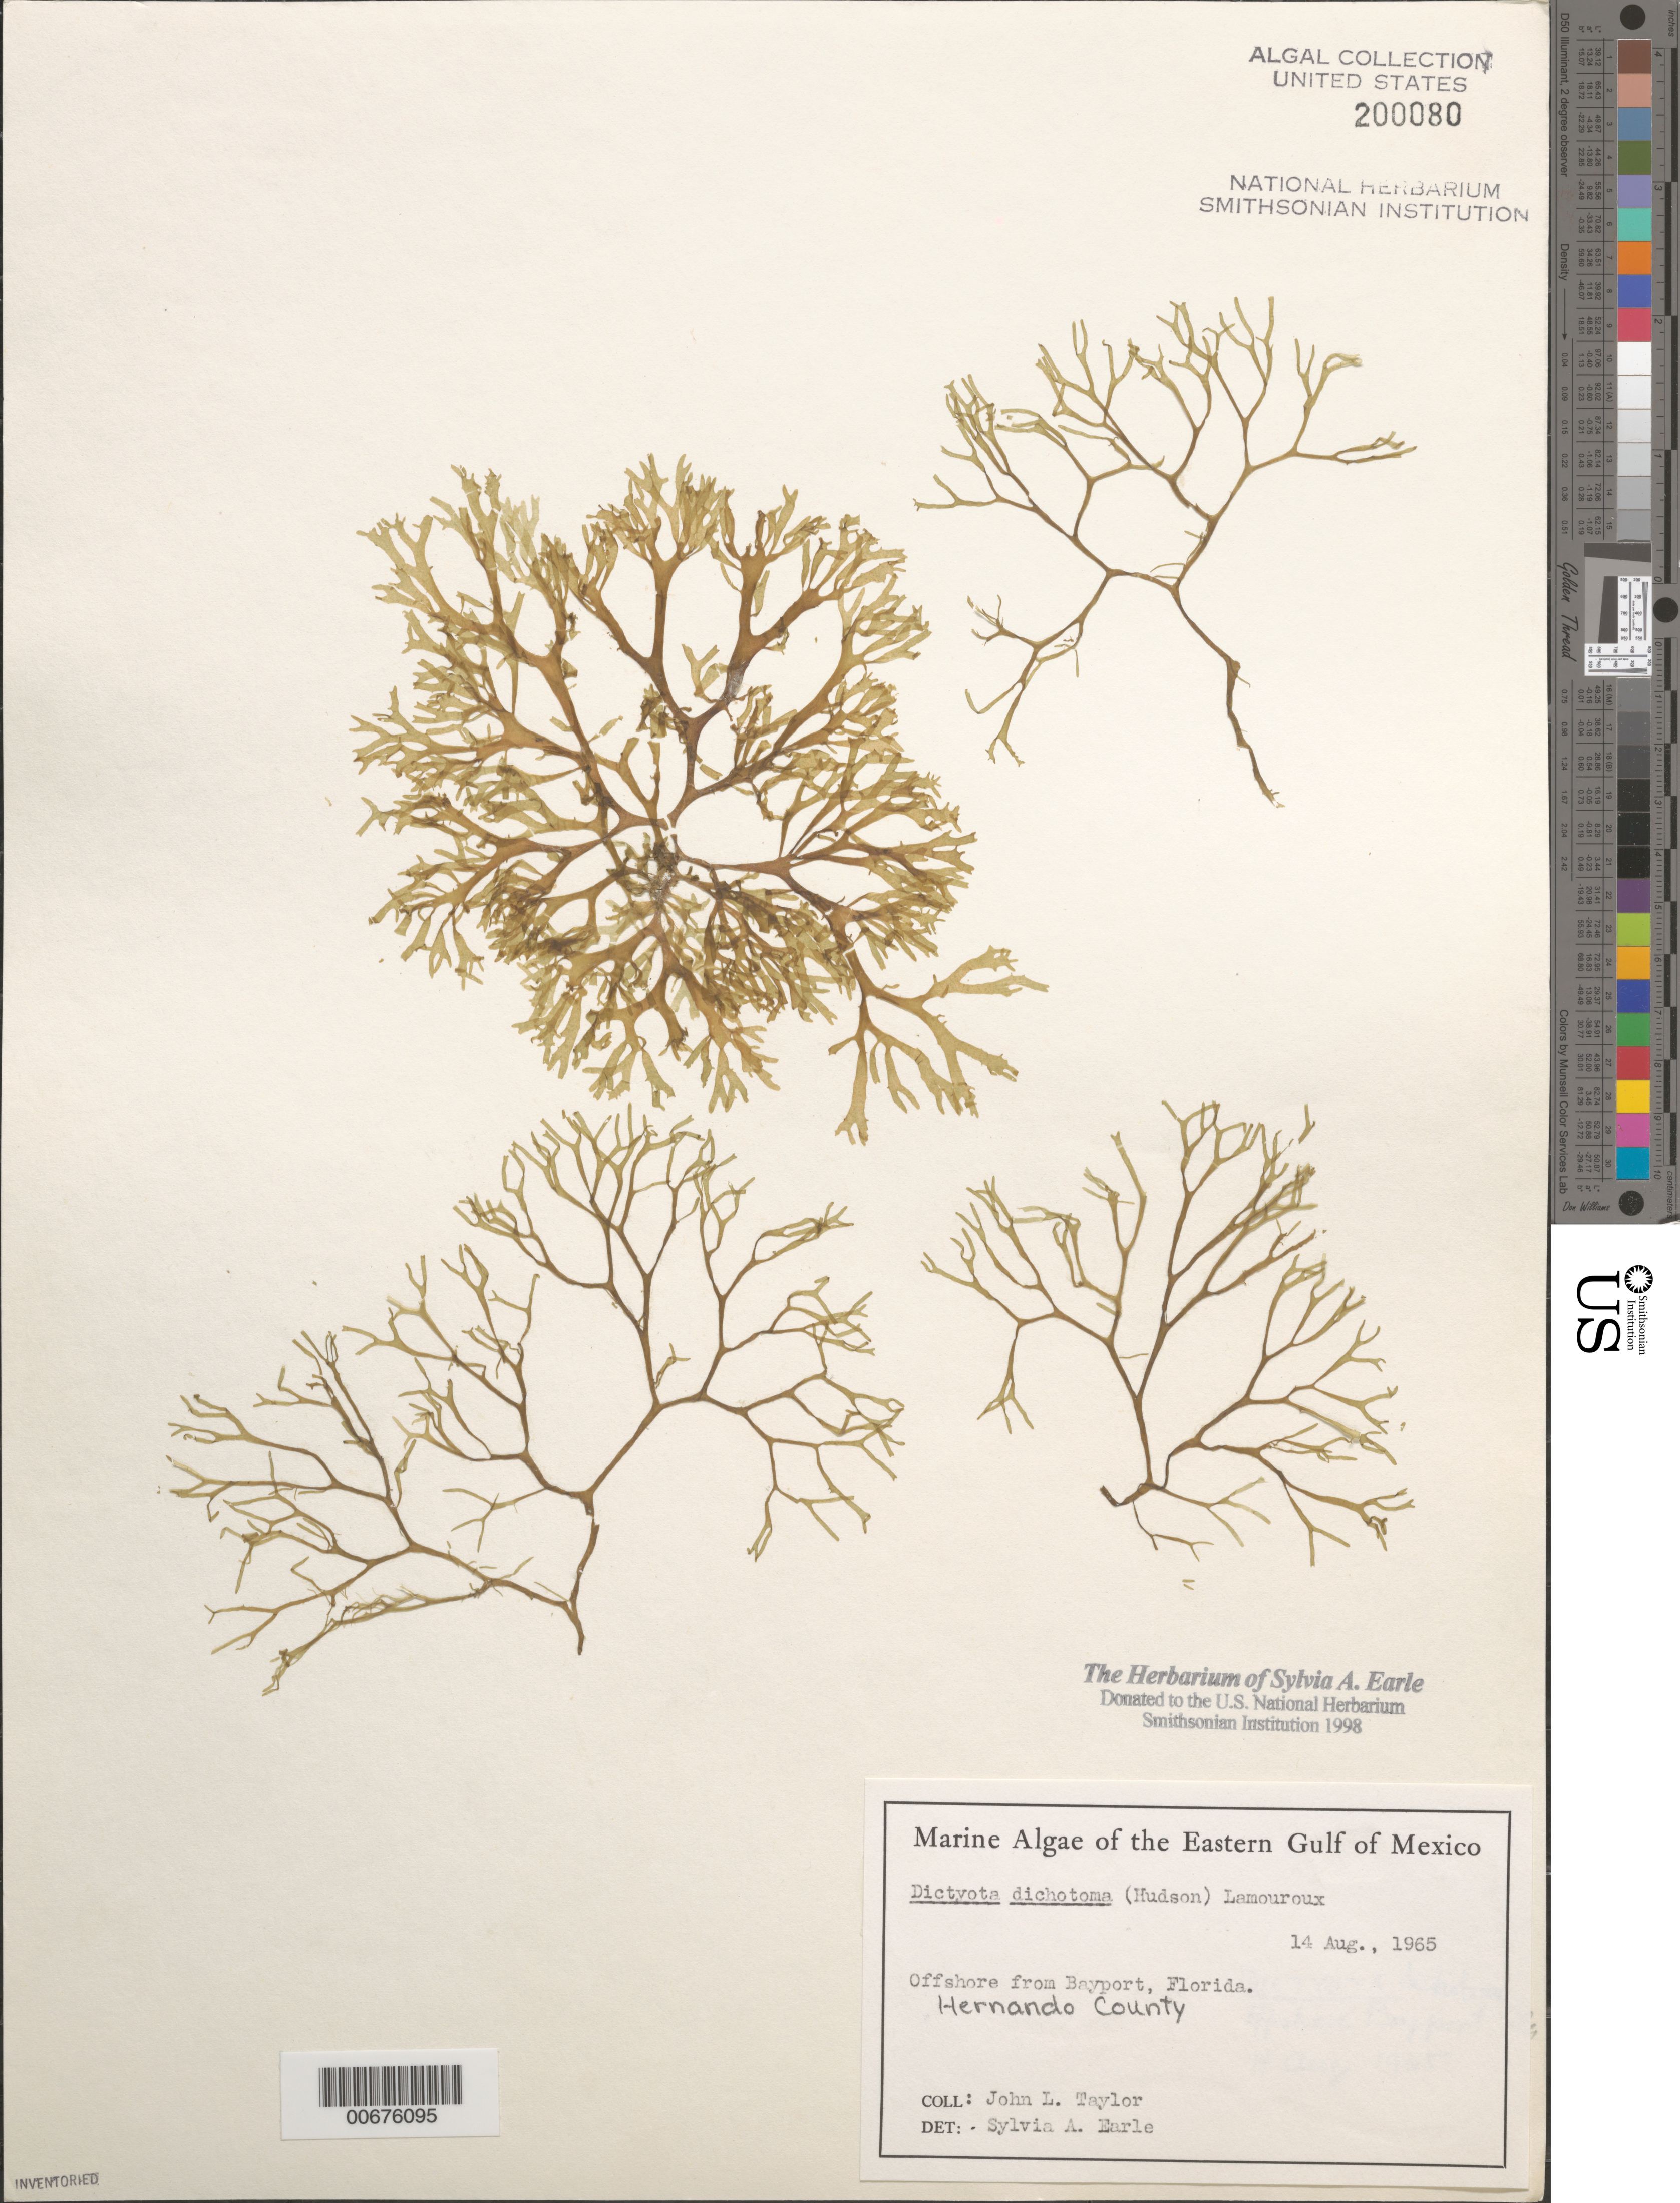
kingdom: Chromista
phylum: Ochrophyta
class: Phaeophyceae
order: Dictyotales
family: Dictyotaceae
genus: Dictyota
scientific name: Dictyota dichotoma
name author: (Huds.) J.V.Lamouroux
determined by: Earle, S. A.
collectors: J. L. Taylor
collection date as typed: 14 Aug 1965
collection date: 1965-08-14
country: United States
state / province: Florida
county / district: Hernando County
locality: Off Bayport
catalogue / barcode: US 200080